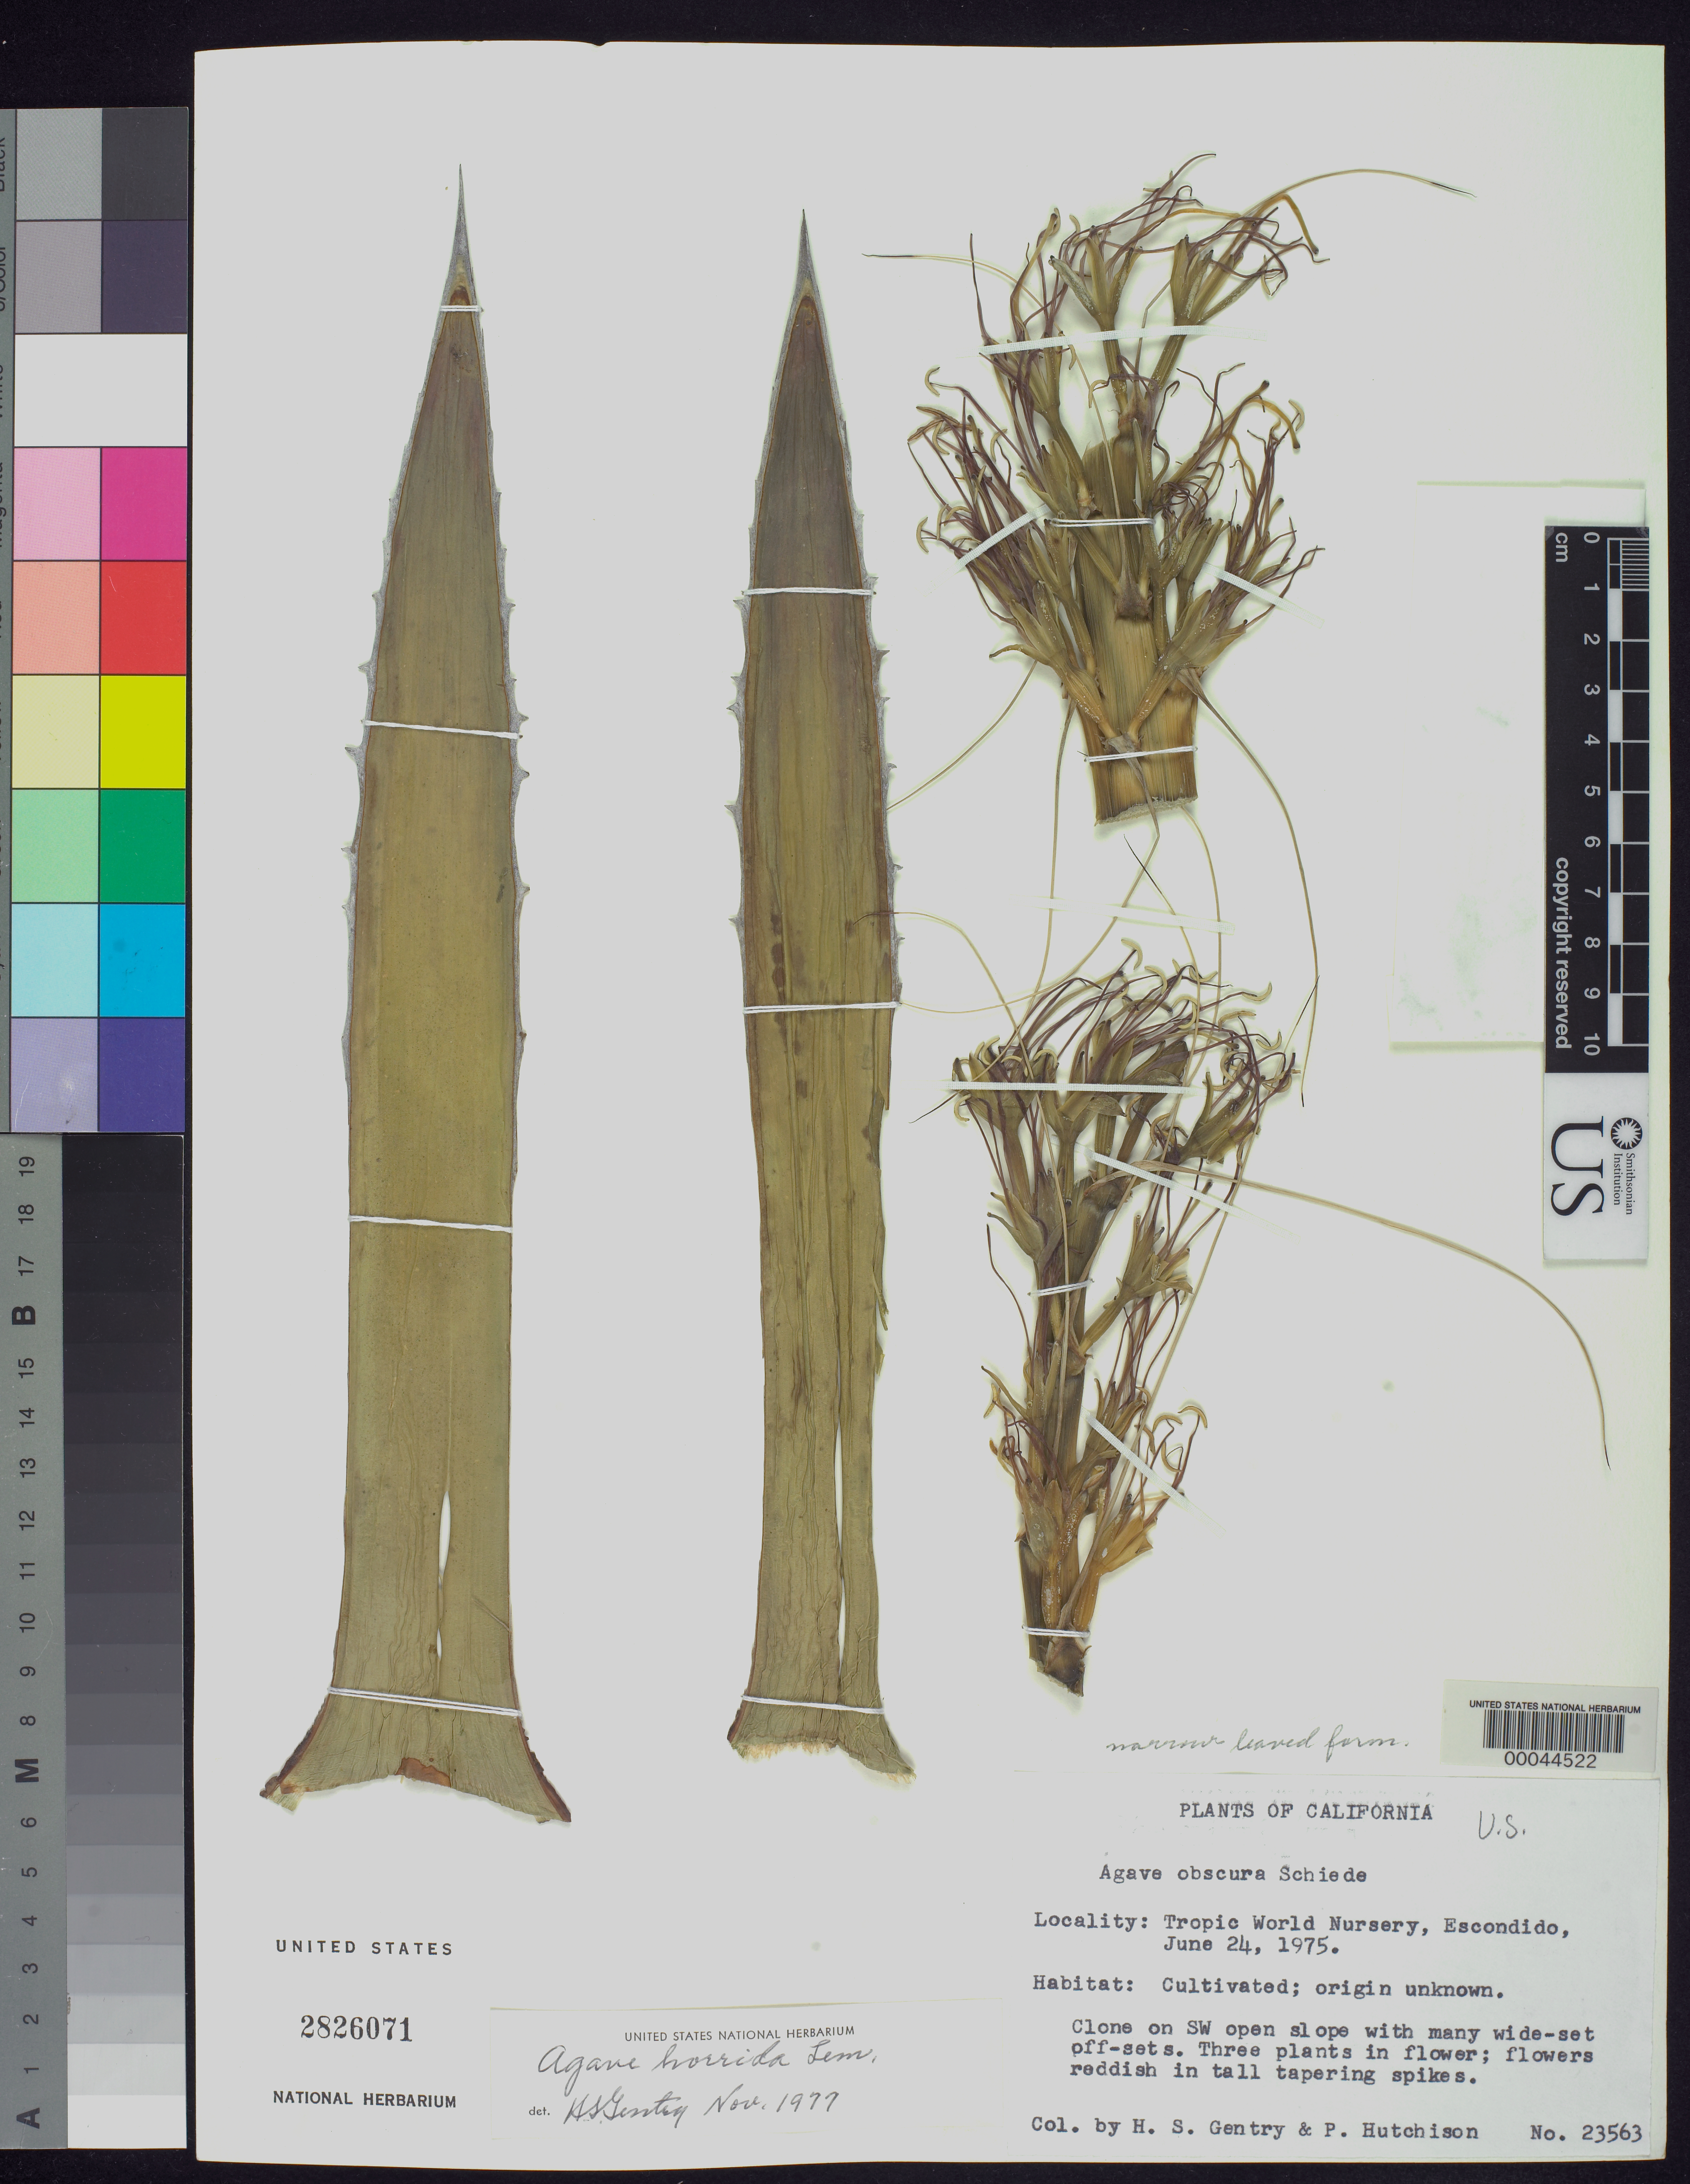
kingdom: Plantae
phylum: Tracheophyta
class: Liliopsida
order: Asparagales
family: Asparagaceae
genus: Agave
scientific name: Agave horrida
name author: Lem. ex Jacobi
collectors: H. S. Gentry & P. C. Hutchison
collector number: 23563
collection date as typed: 24 Jun 1975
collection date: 1975-06-24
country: United States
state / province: California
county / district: San Diego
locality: Escondido, tropic world nursery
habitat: Origin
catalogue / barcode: US 2826071